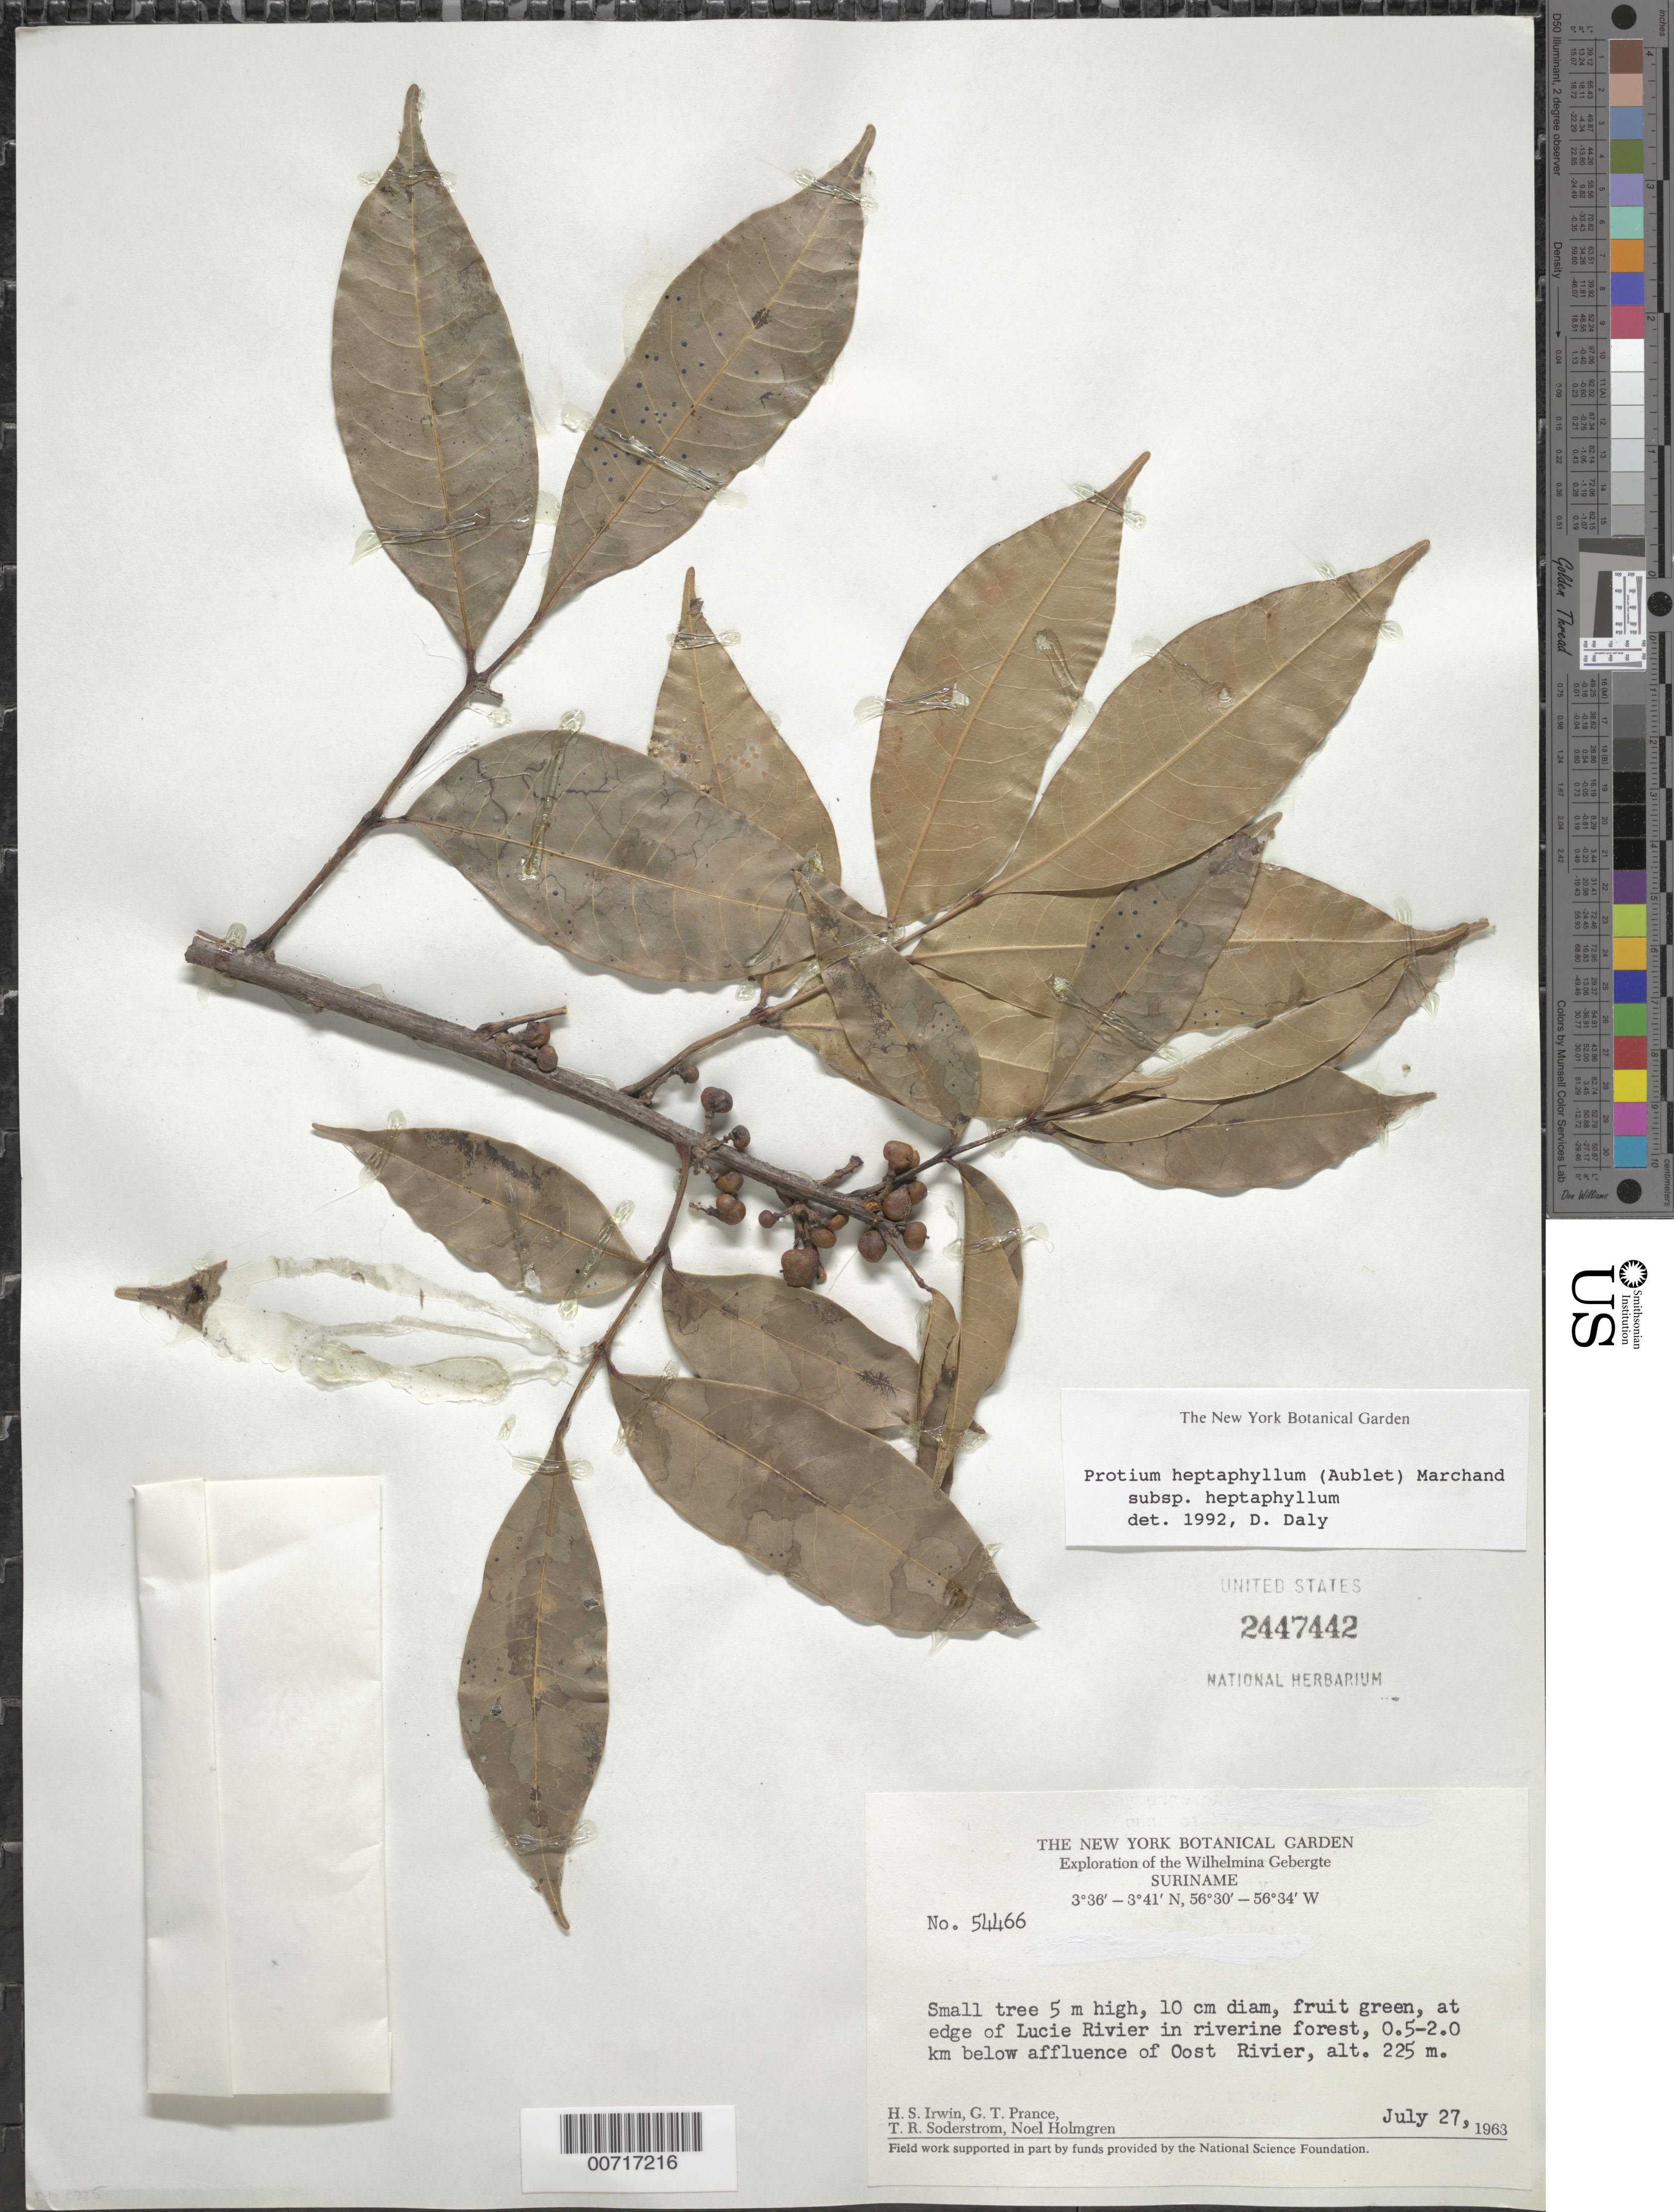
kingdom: Plantae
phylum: Tracheophyta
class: Magnoliopsida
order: Sapindales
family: Burseraceae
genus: Protium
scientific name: Protium heptaphyllum subsp. heptaphyllum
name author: (Aubl.) Marchand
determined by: Daly, D. C.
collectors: H. Irwin, G. T. Prance, T. R. Soderstrom & N. H. Holmgren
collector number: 54466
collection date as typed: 27-Jul-63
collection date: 1963-07-27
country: Suriname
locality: Lucie R., 0.5-2.0 km below affl. of Oost R.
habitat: Riverine forest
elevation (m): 225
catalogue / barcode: US 2447442